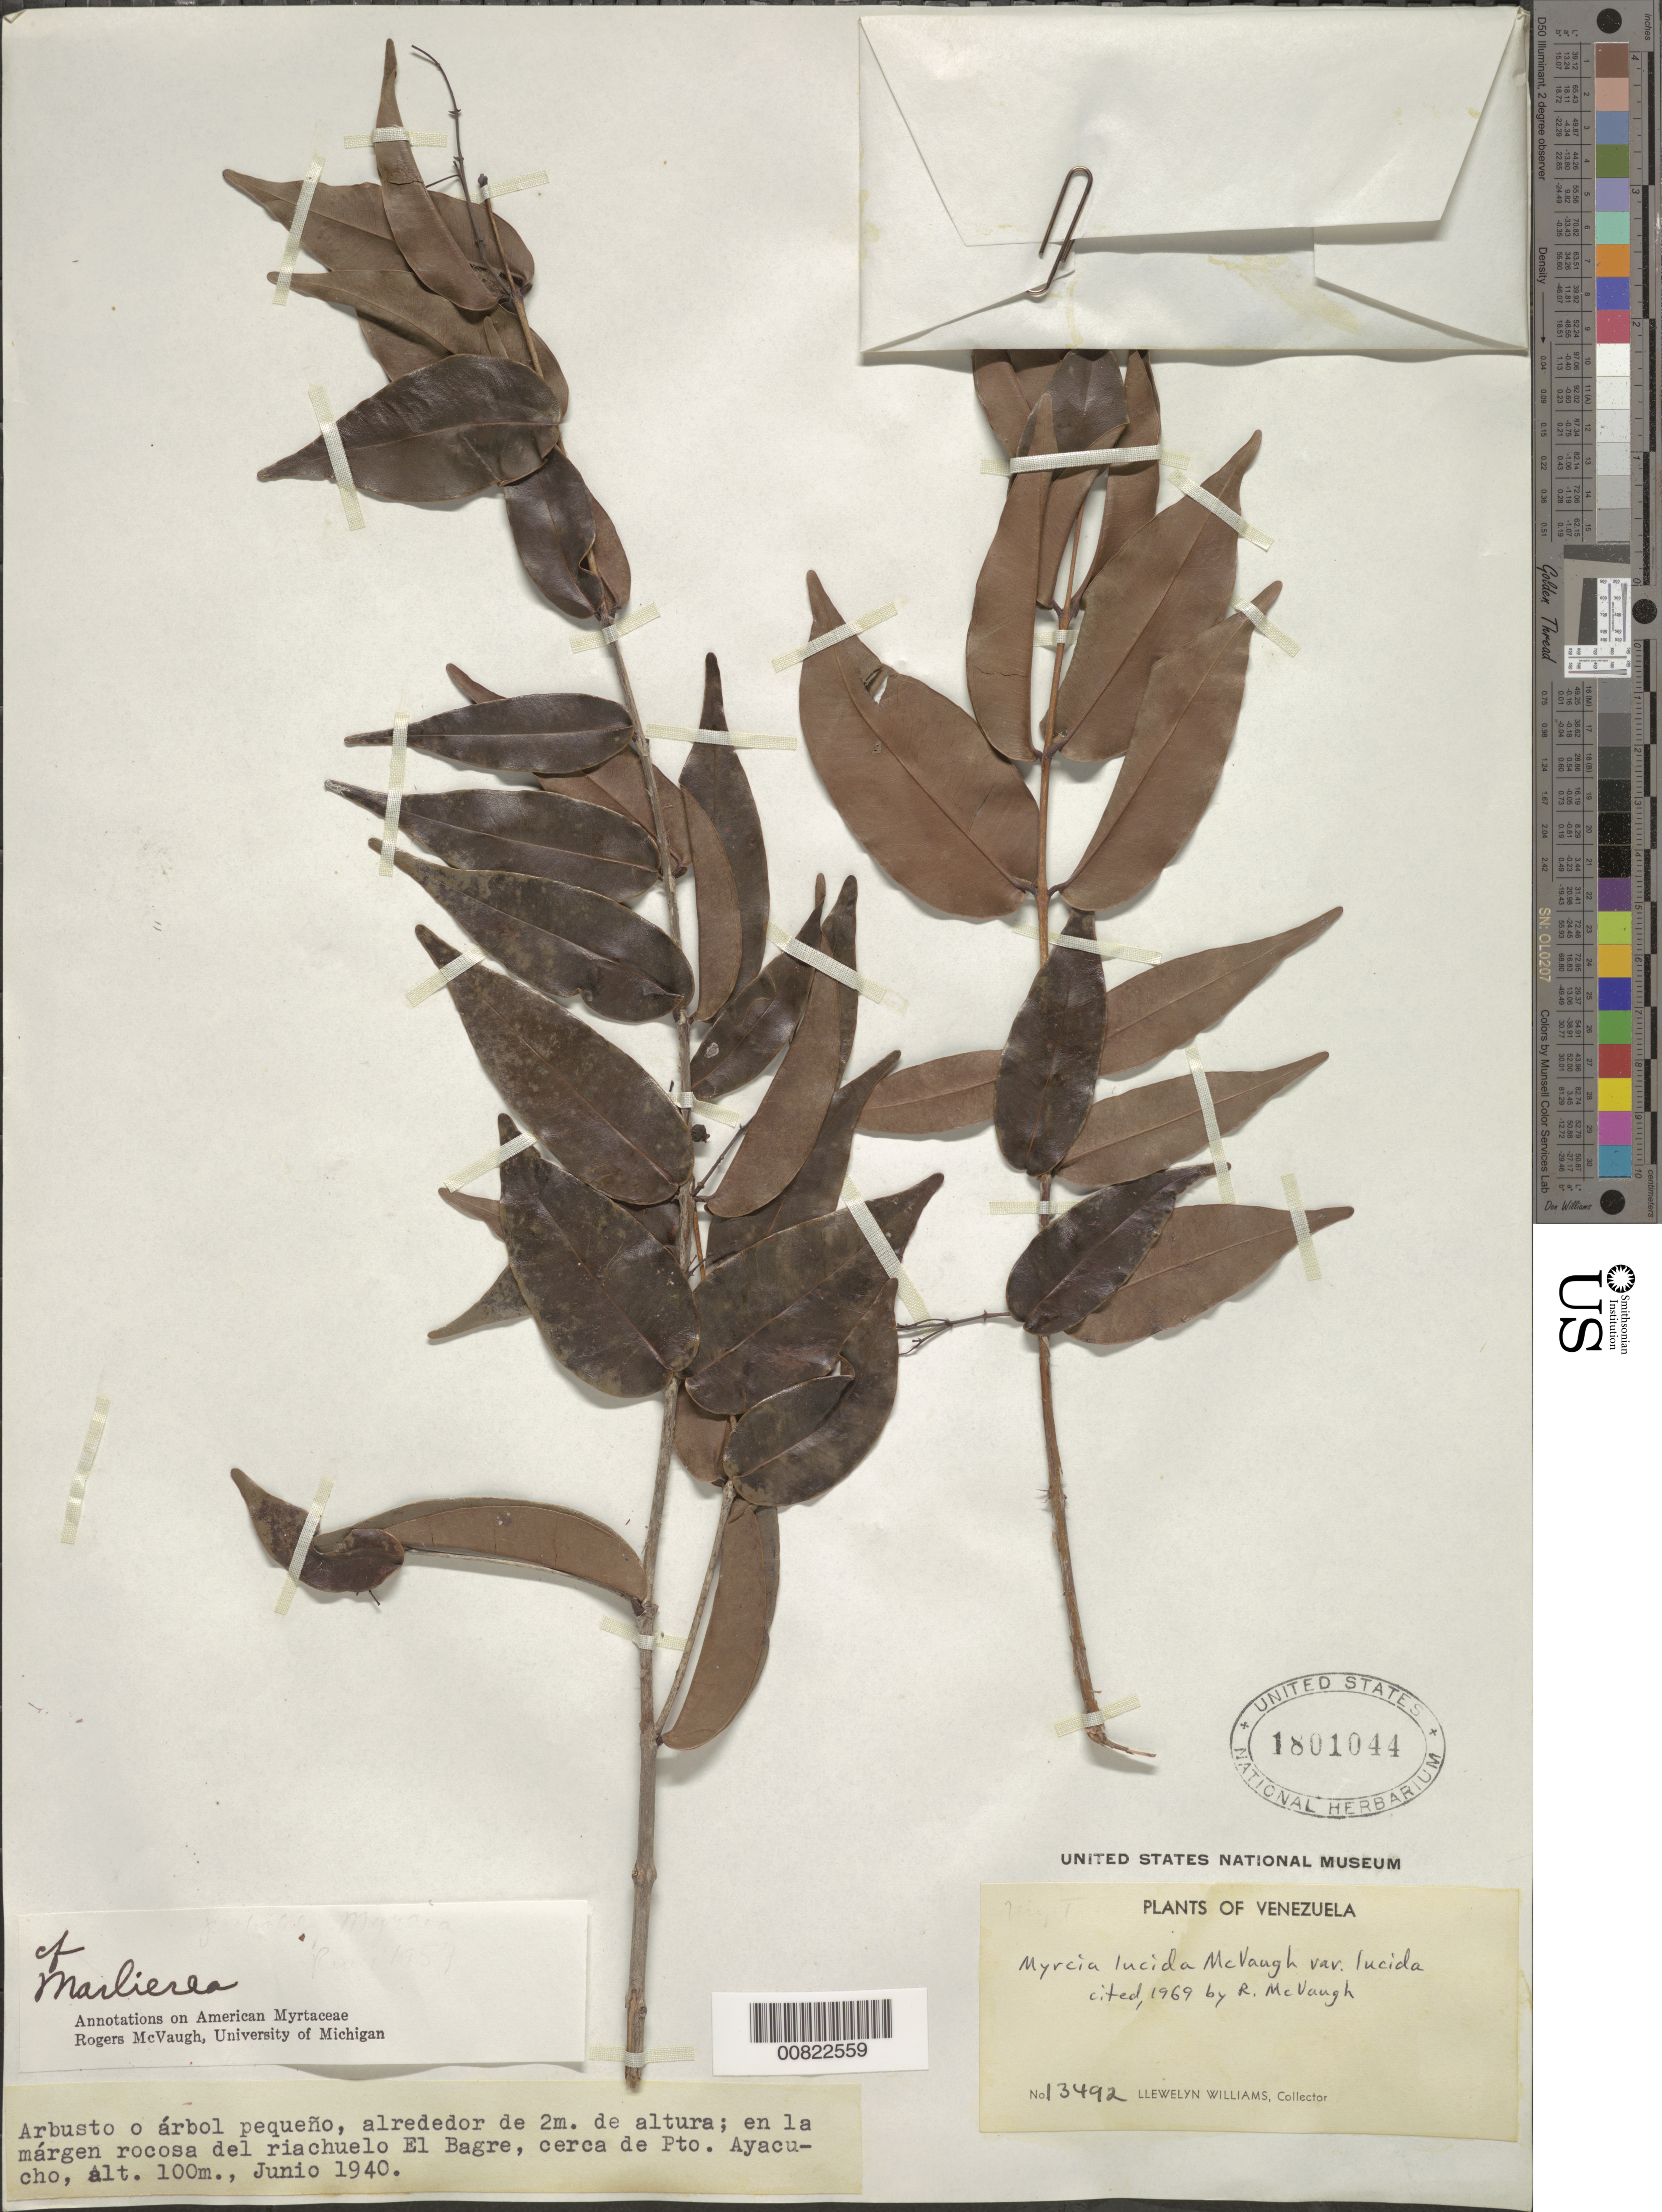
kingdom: Plantae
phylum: Tracheophyta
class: Magnoliopsida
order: Myrtales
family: Myrtaceae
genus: Myrcia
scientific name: Myrcia lucida var. lucida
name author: McVaugh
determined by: McVaugh, R.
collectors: Ll. Williams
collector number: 13492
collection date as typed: Jun-40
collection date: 1940-06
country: Venezuela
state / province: Amazonas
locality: Puerto Ayacucho, El Bagre, cerca de Puerto Ayacucho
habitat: Margen rocosa del riachuelo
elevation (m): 100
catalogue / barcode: US 1801044